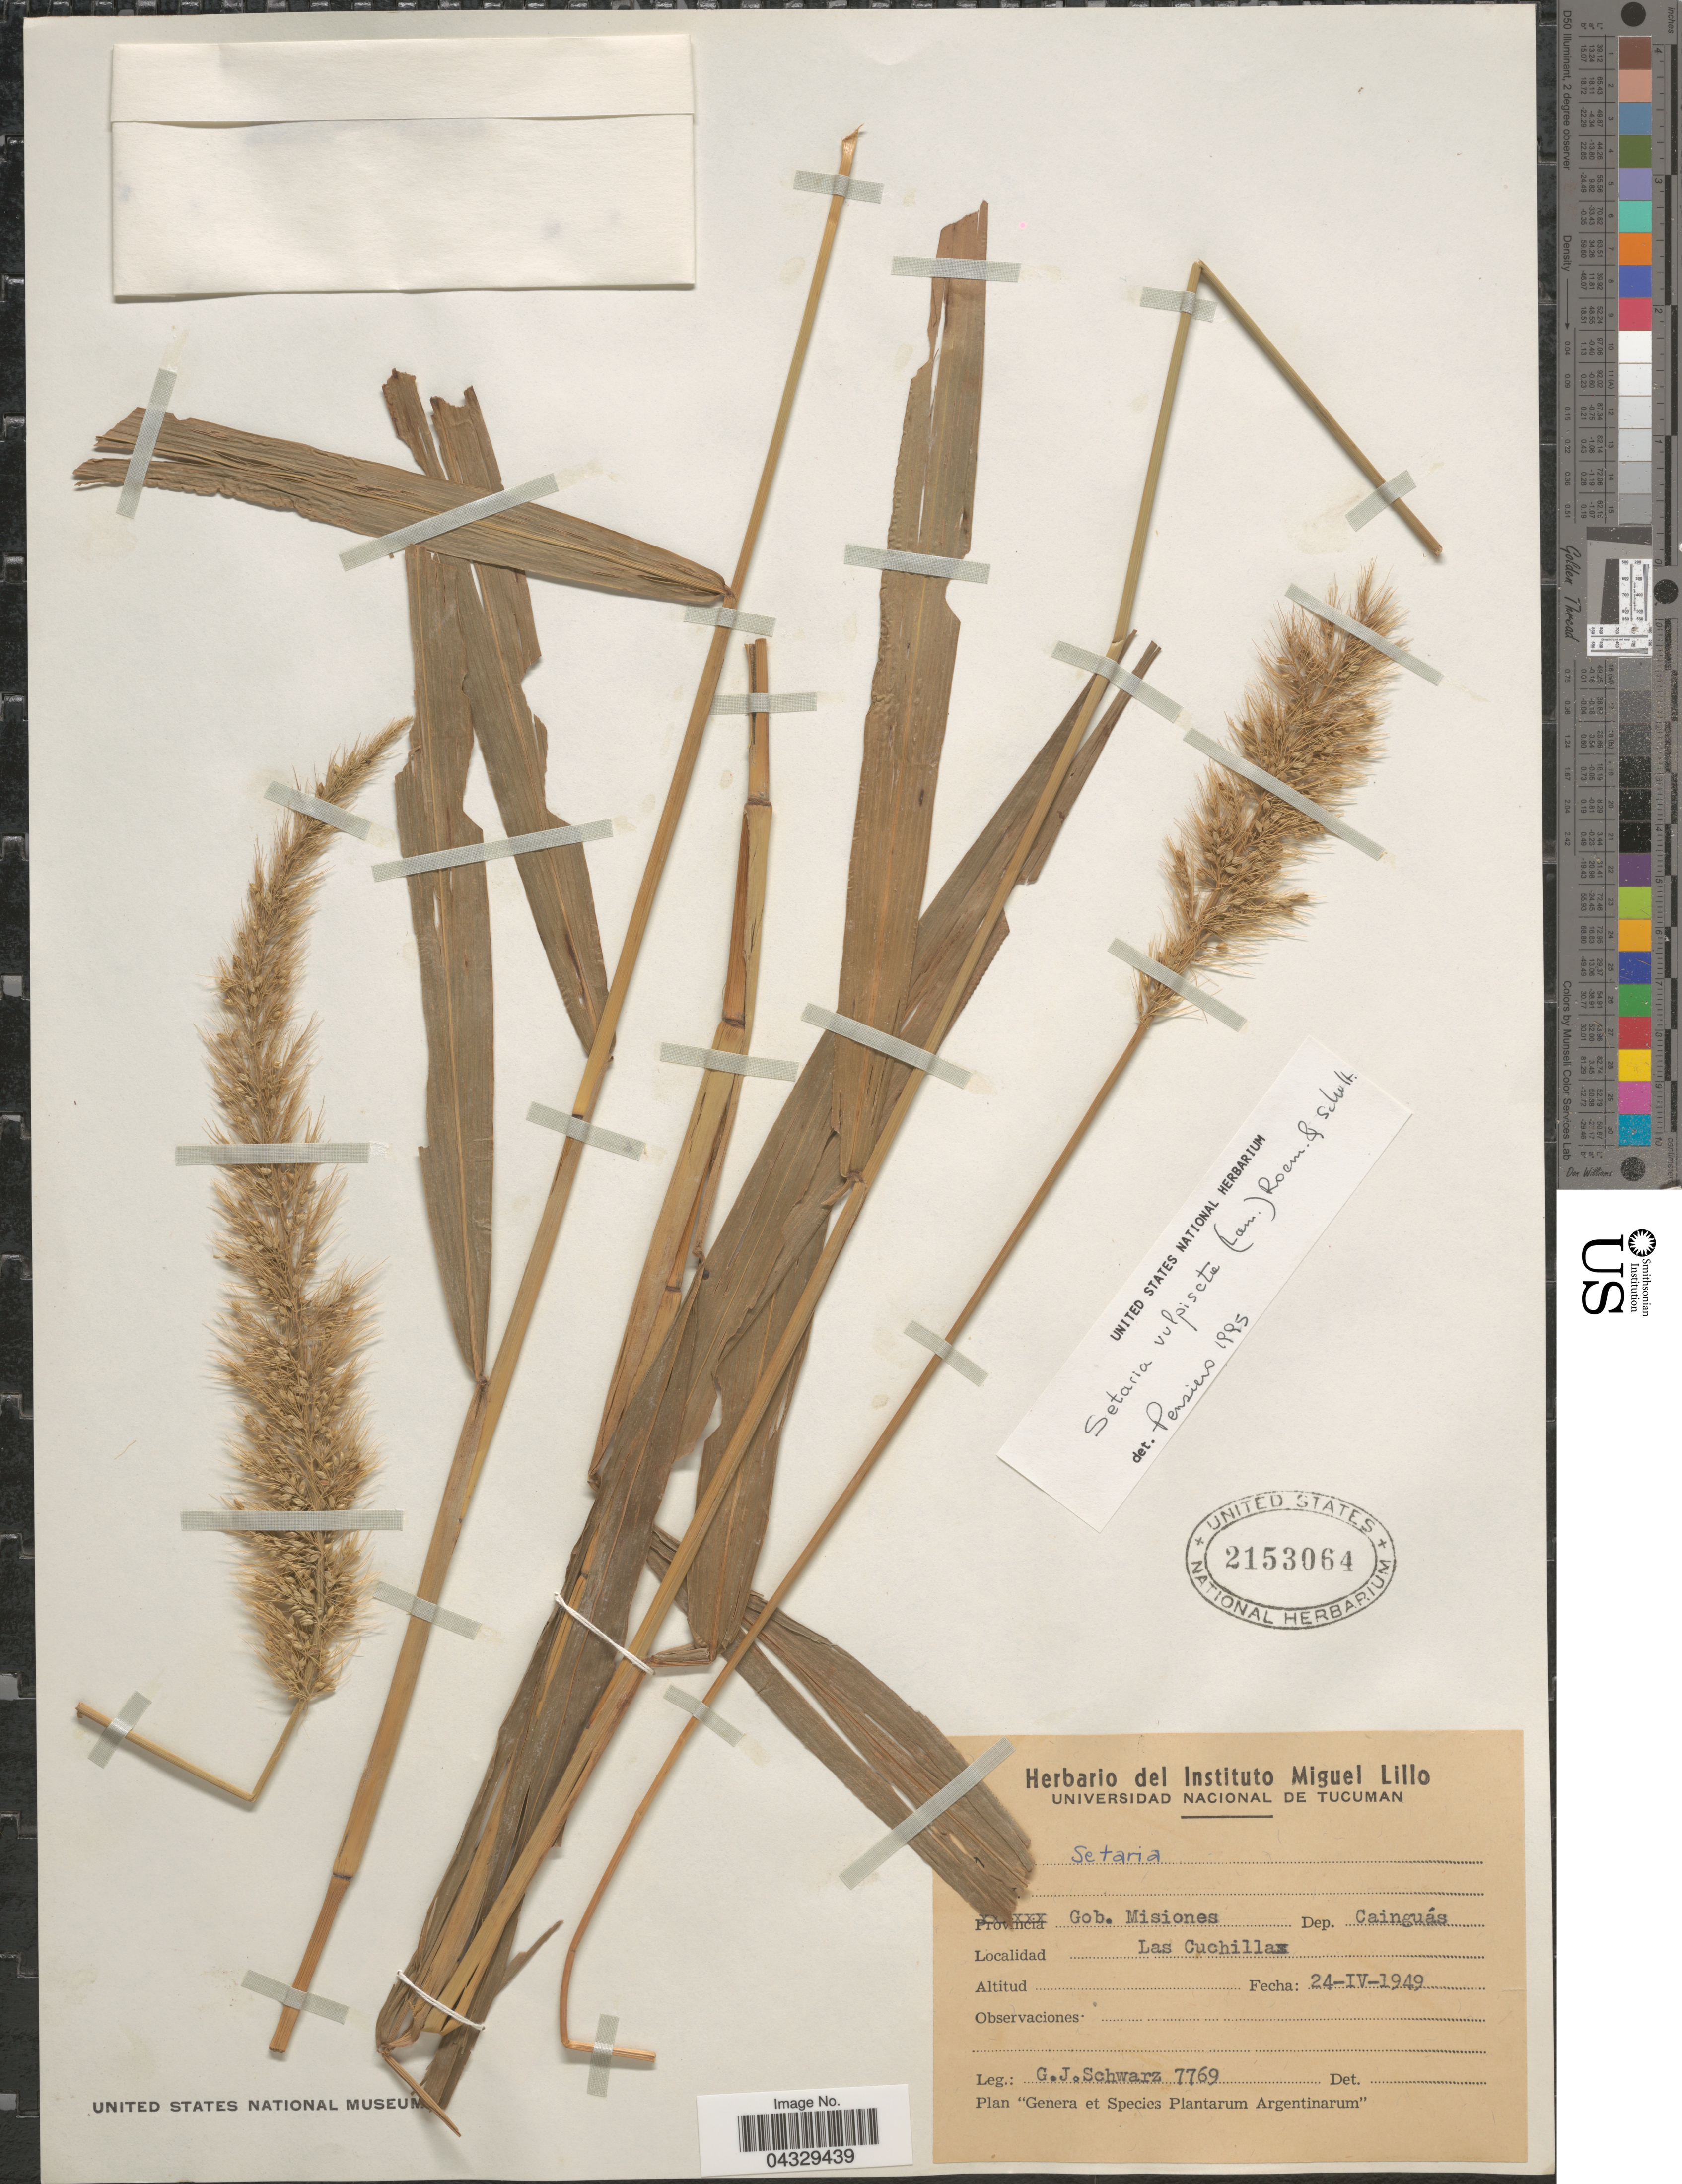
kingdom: Plantae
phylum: Tracheophyta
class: Liliopsida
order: Poales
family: Poaceae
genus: Setaria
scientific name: Setaria vulpiseta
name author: (Lam.) Roem. & Schult.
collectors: G. J. Schwarz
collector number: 7769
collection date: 1949-04-24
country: Argentina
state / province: Misiones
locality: Gob. Misiones Dep. Cainguás. Las Cuchillas.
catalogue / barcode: US 2153064